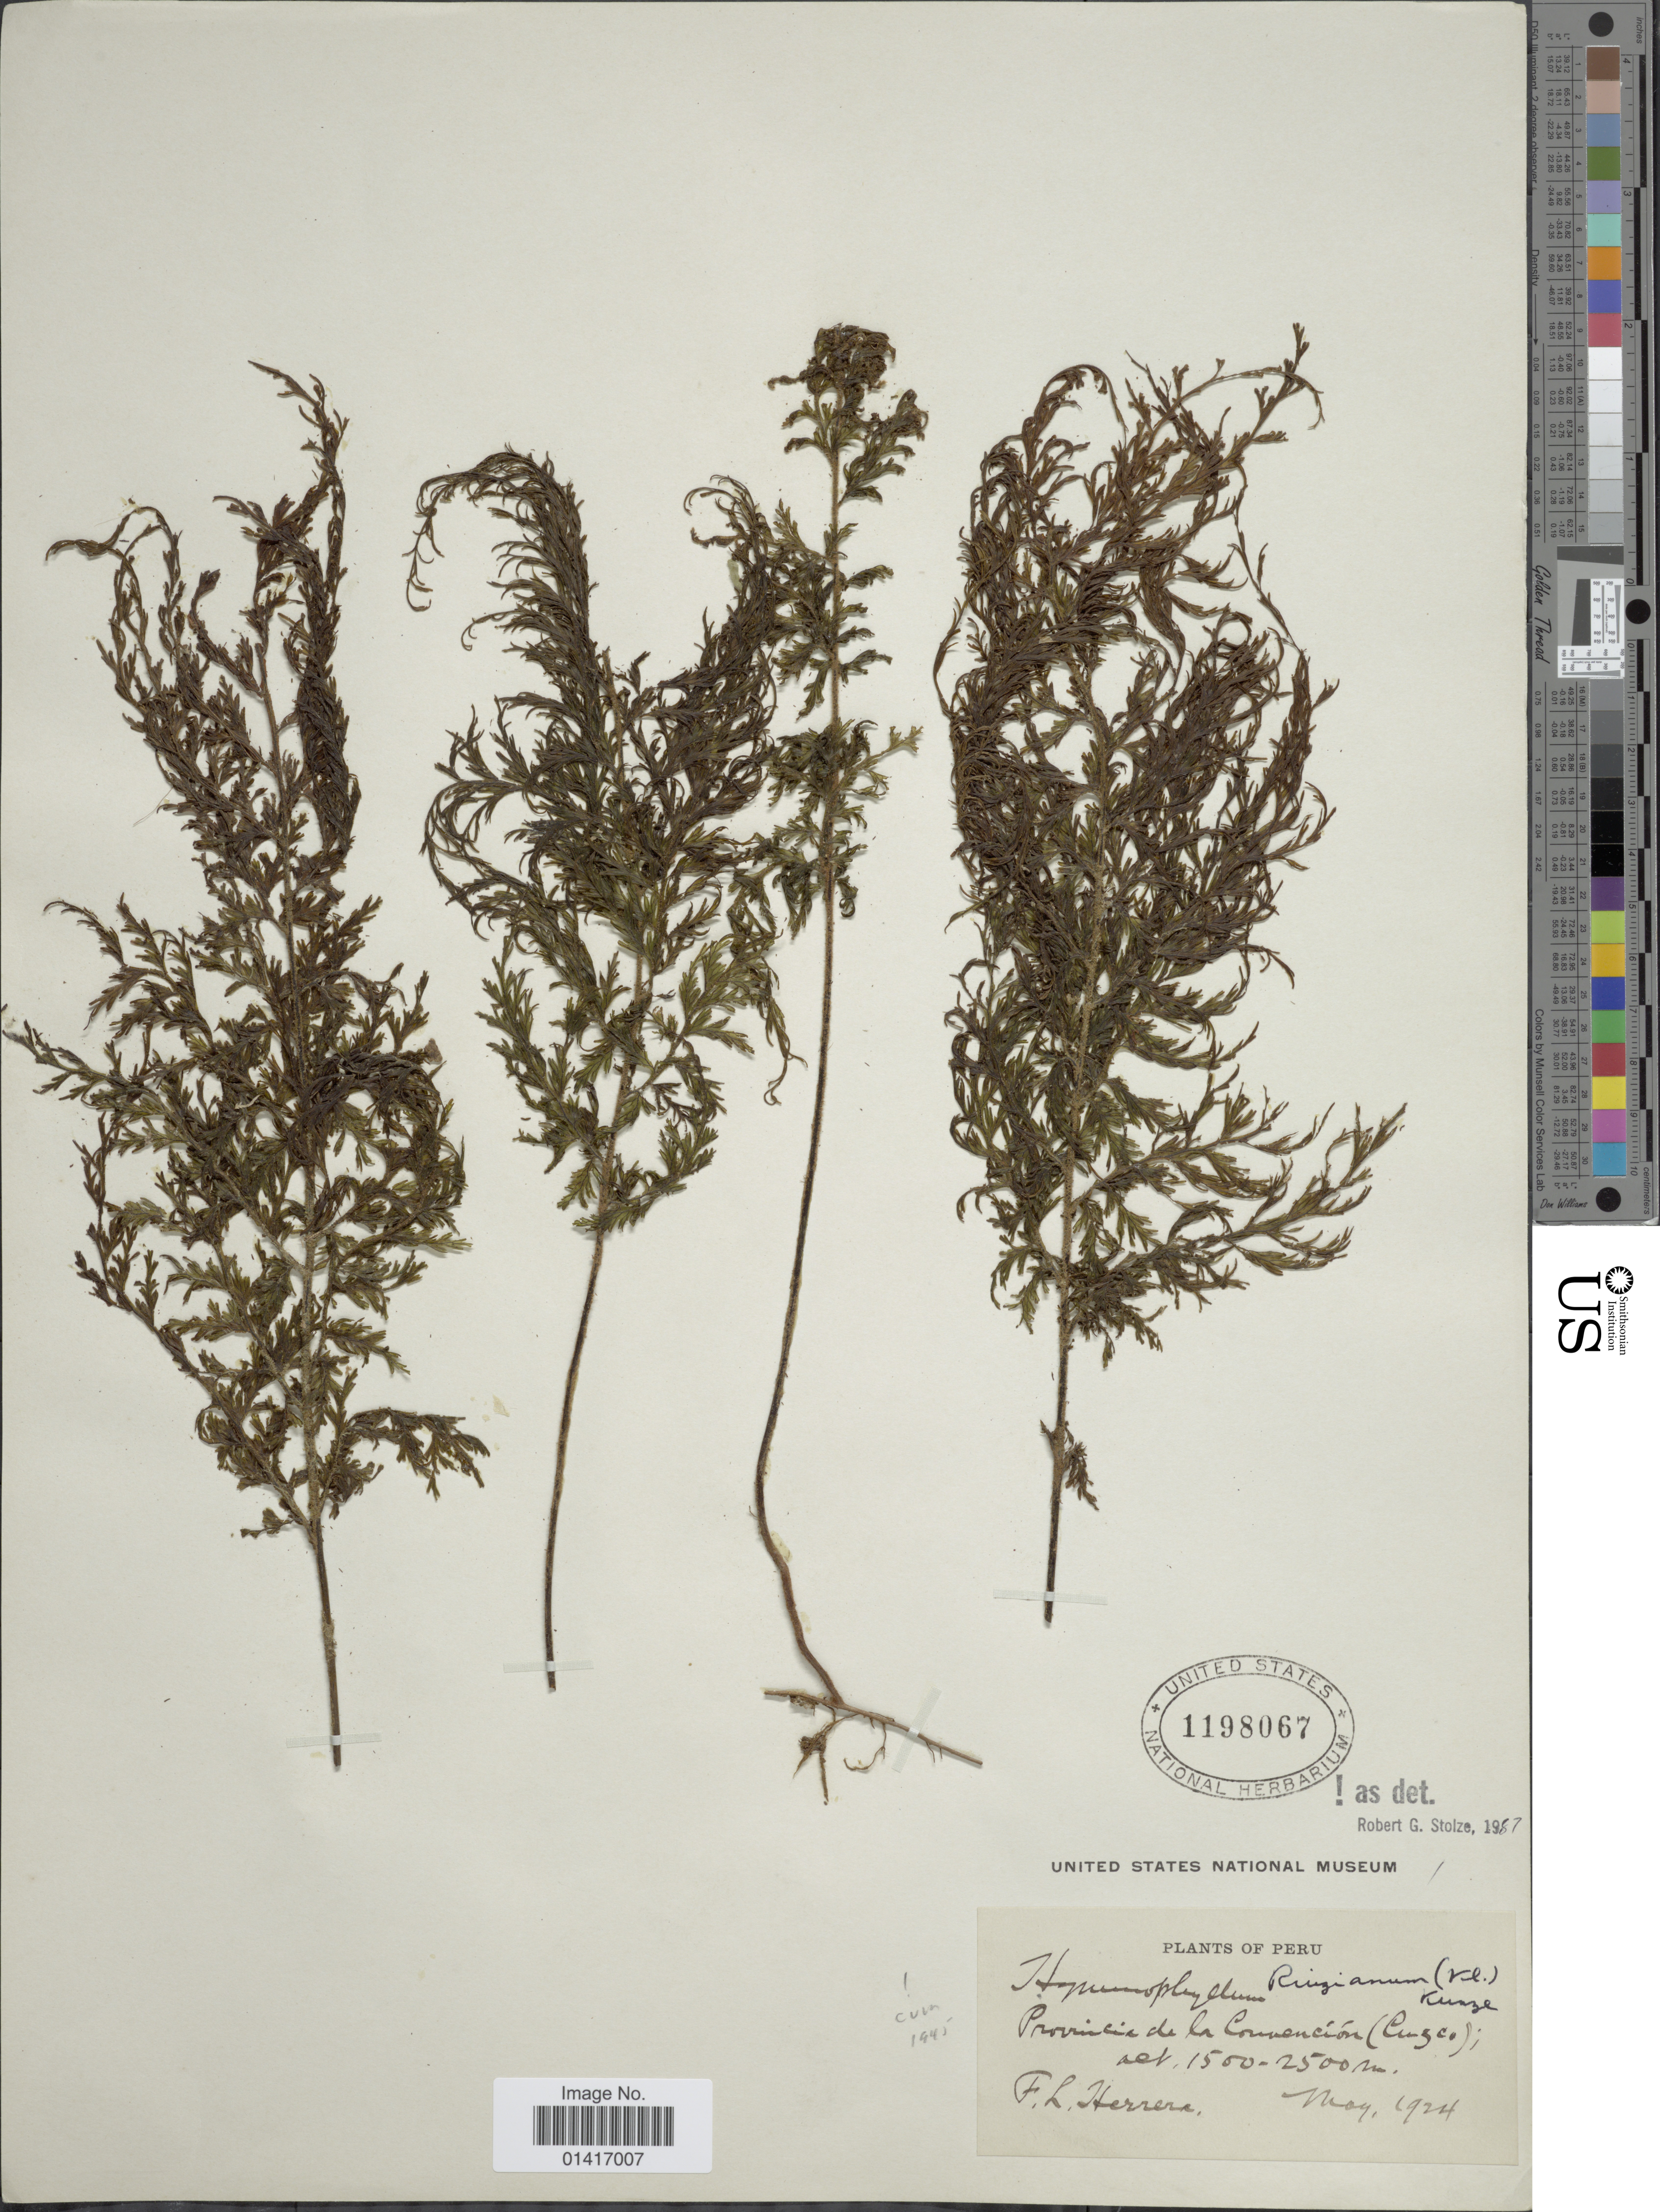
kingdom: Plantae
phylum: Tracheophyta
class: Polypodiopsida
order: Hymenophyllales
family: Hymenophyllaceae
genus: Hymenophyllum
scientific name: Hymenophyllum ruizianum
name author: (Klotzsch) Kunze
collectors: F. L. Herrera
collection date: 1924-05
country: Peru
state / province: Cusco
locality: Provincia de la convención (Cuzco)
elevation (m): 1500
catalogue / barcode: US 1198067